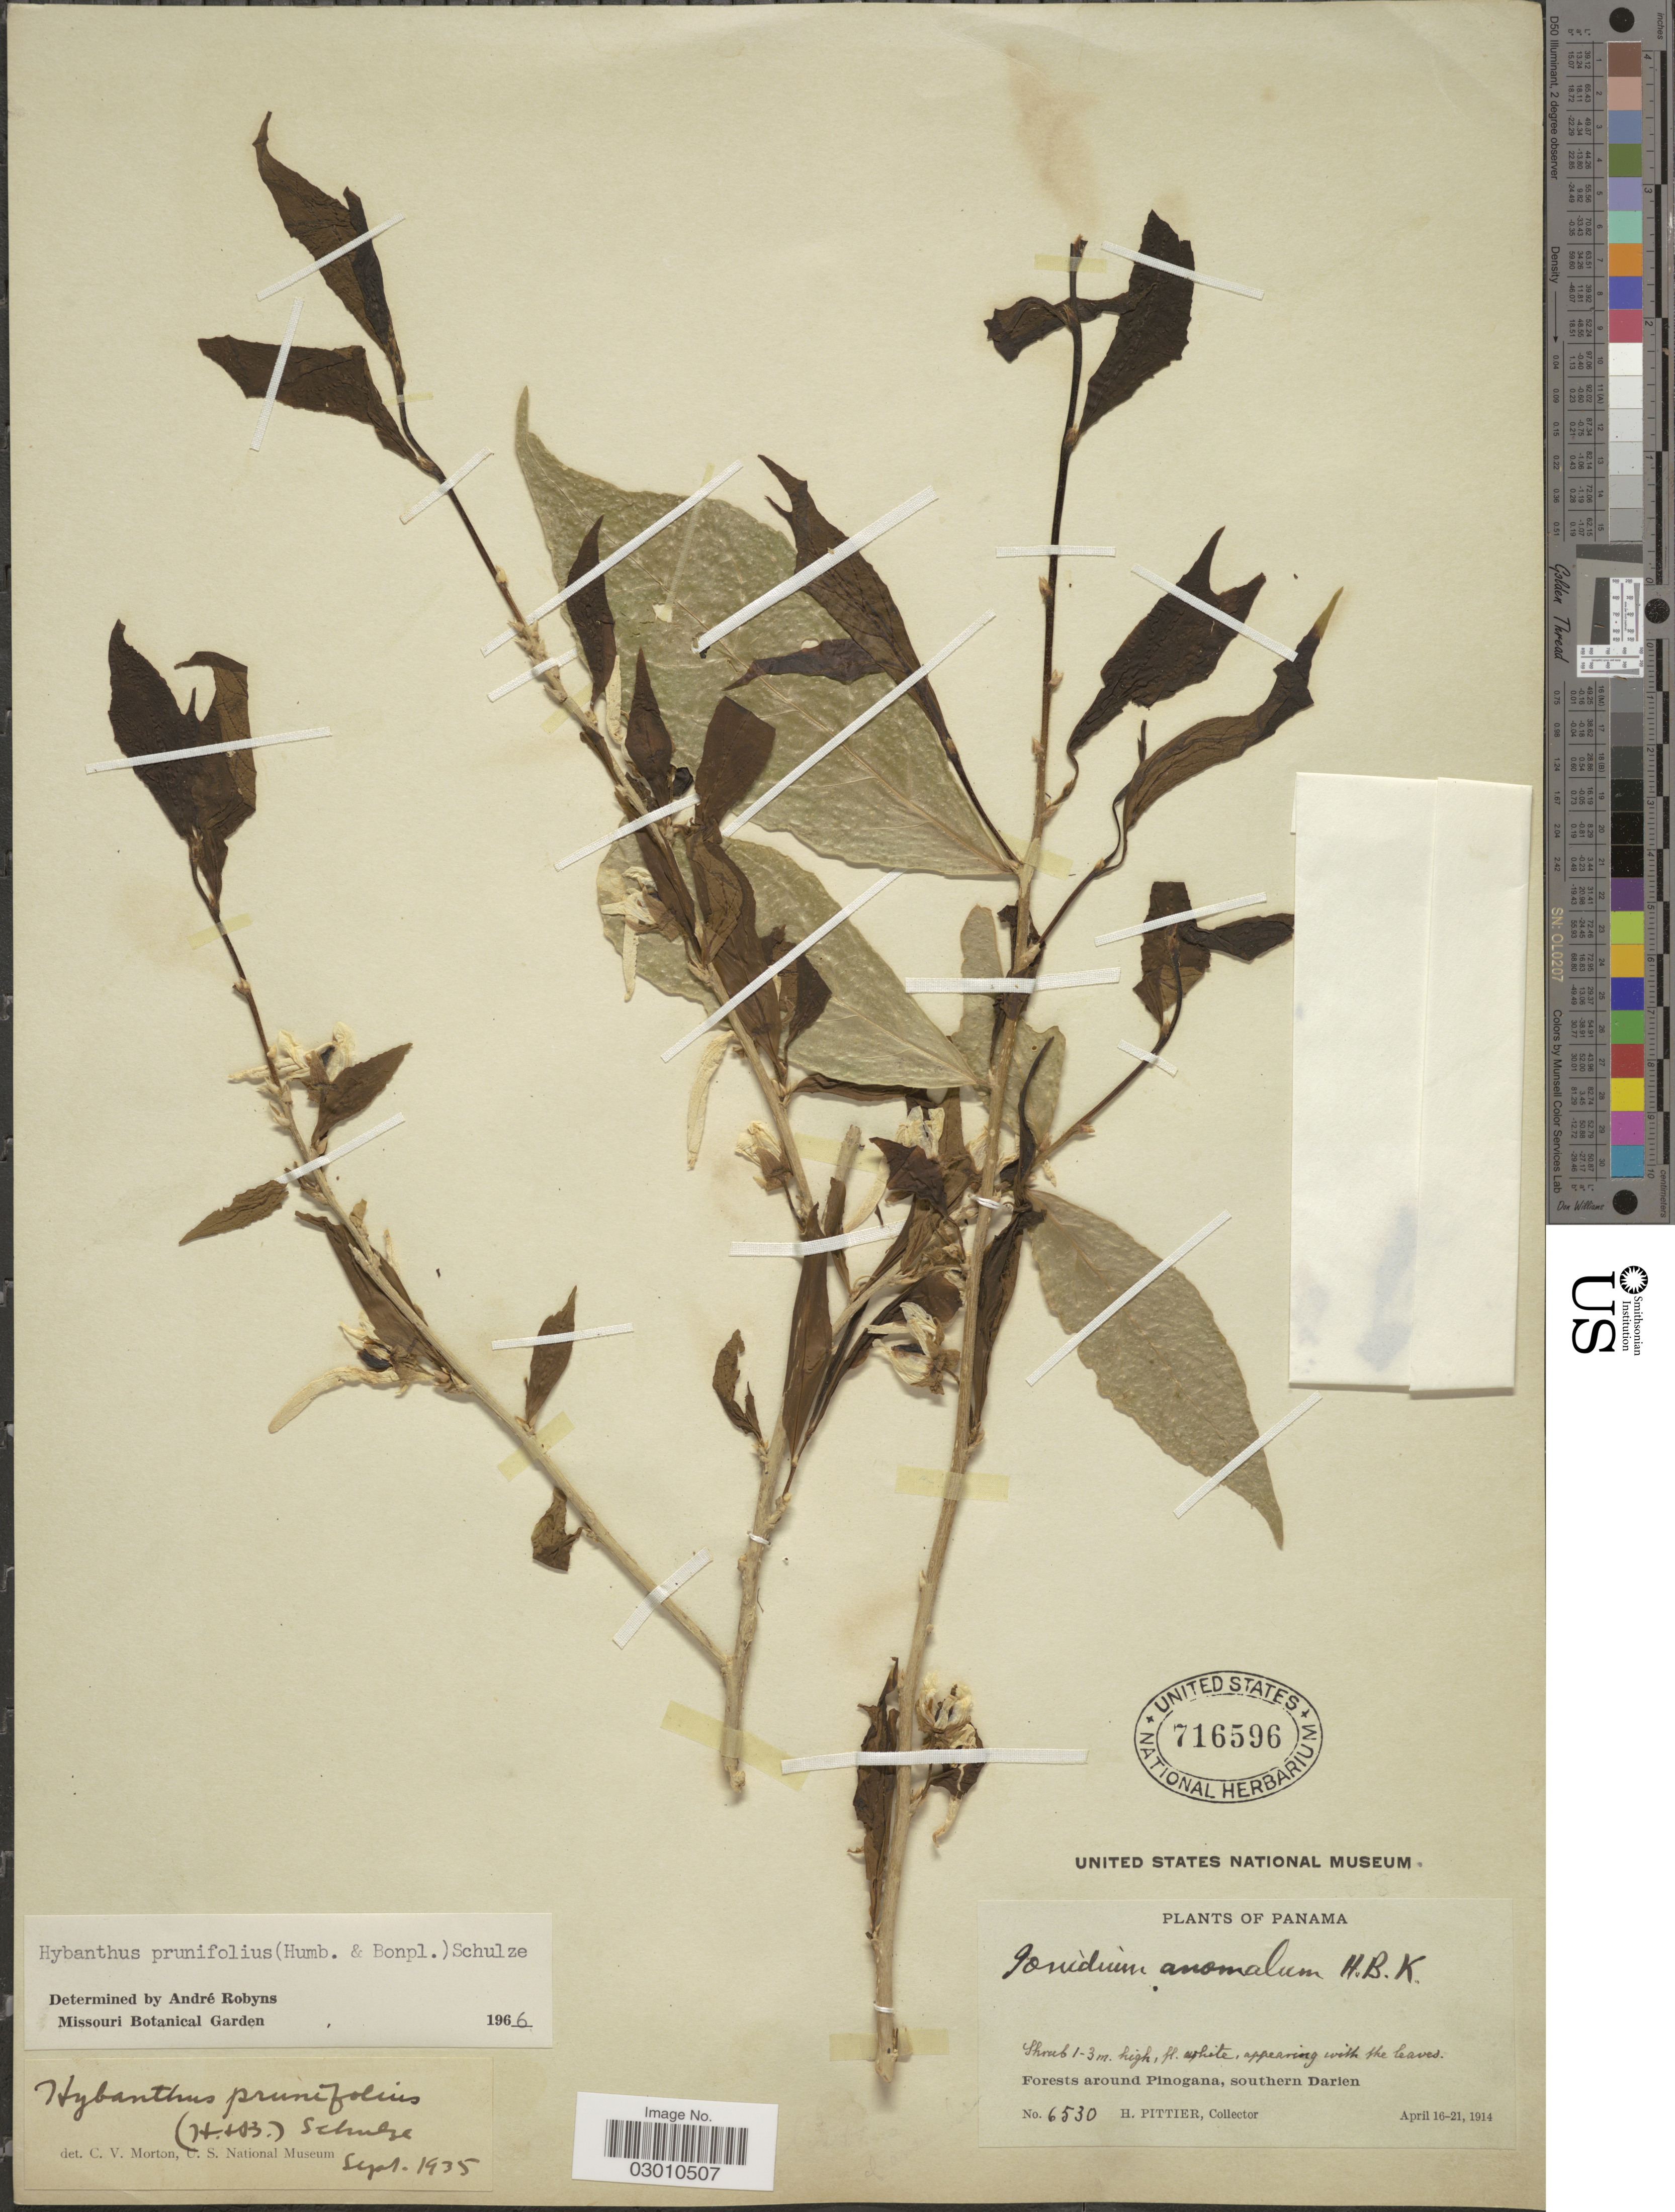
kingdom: Plantae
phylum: Tracheophyta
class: Magnoliopsida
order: Malpighiales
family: Violaceae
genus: Pombalia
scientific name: Pombalia prunifolia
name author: (Humb. & Bonpl. ex Willd.) Paula-Souza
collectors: H. F. Pittier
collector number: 6530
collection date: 1914-04-16/1914-04-21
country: Panama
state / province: Darién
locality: Forest around Pinogana, southern Darien.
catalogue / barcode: US 716596